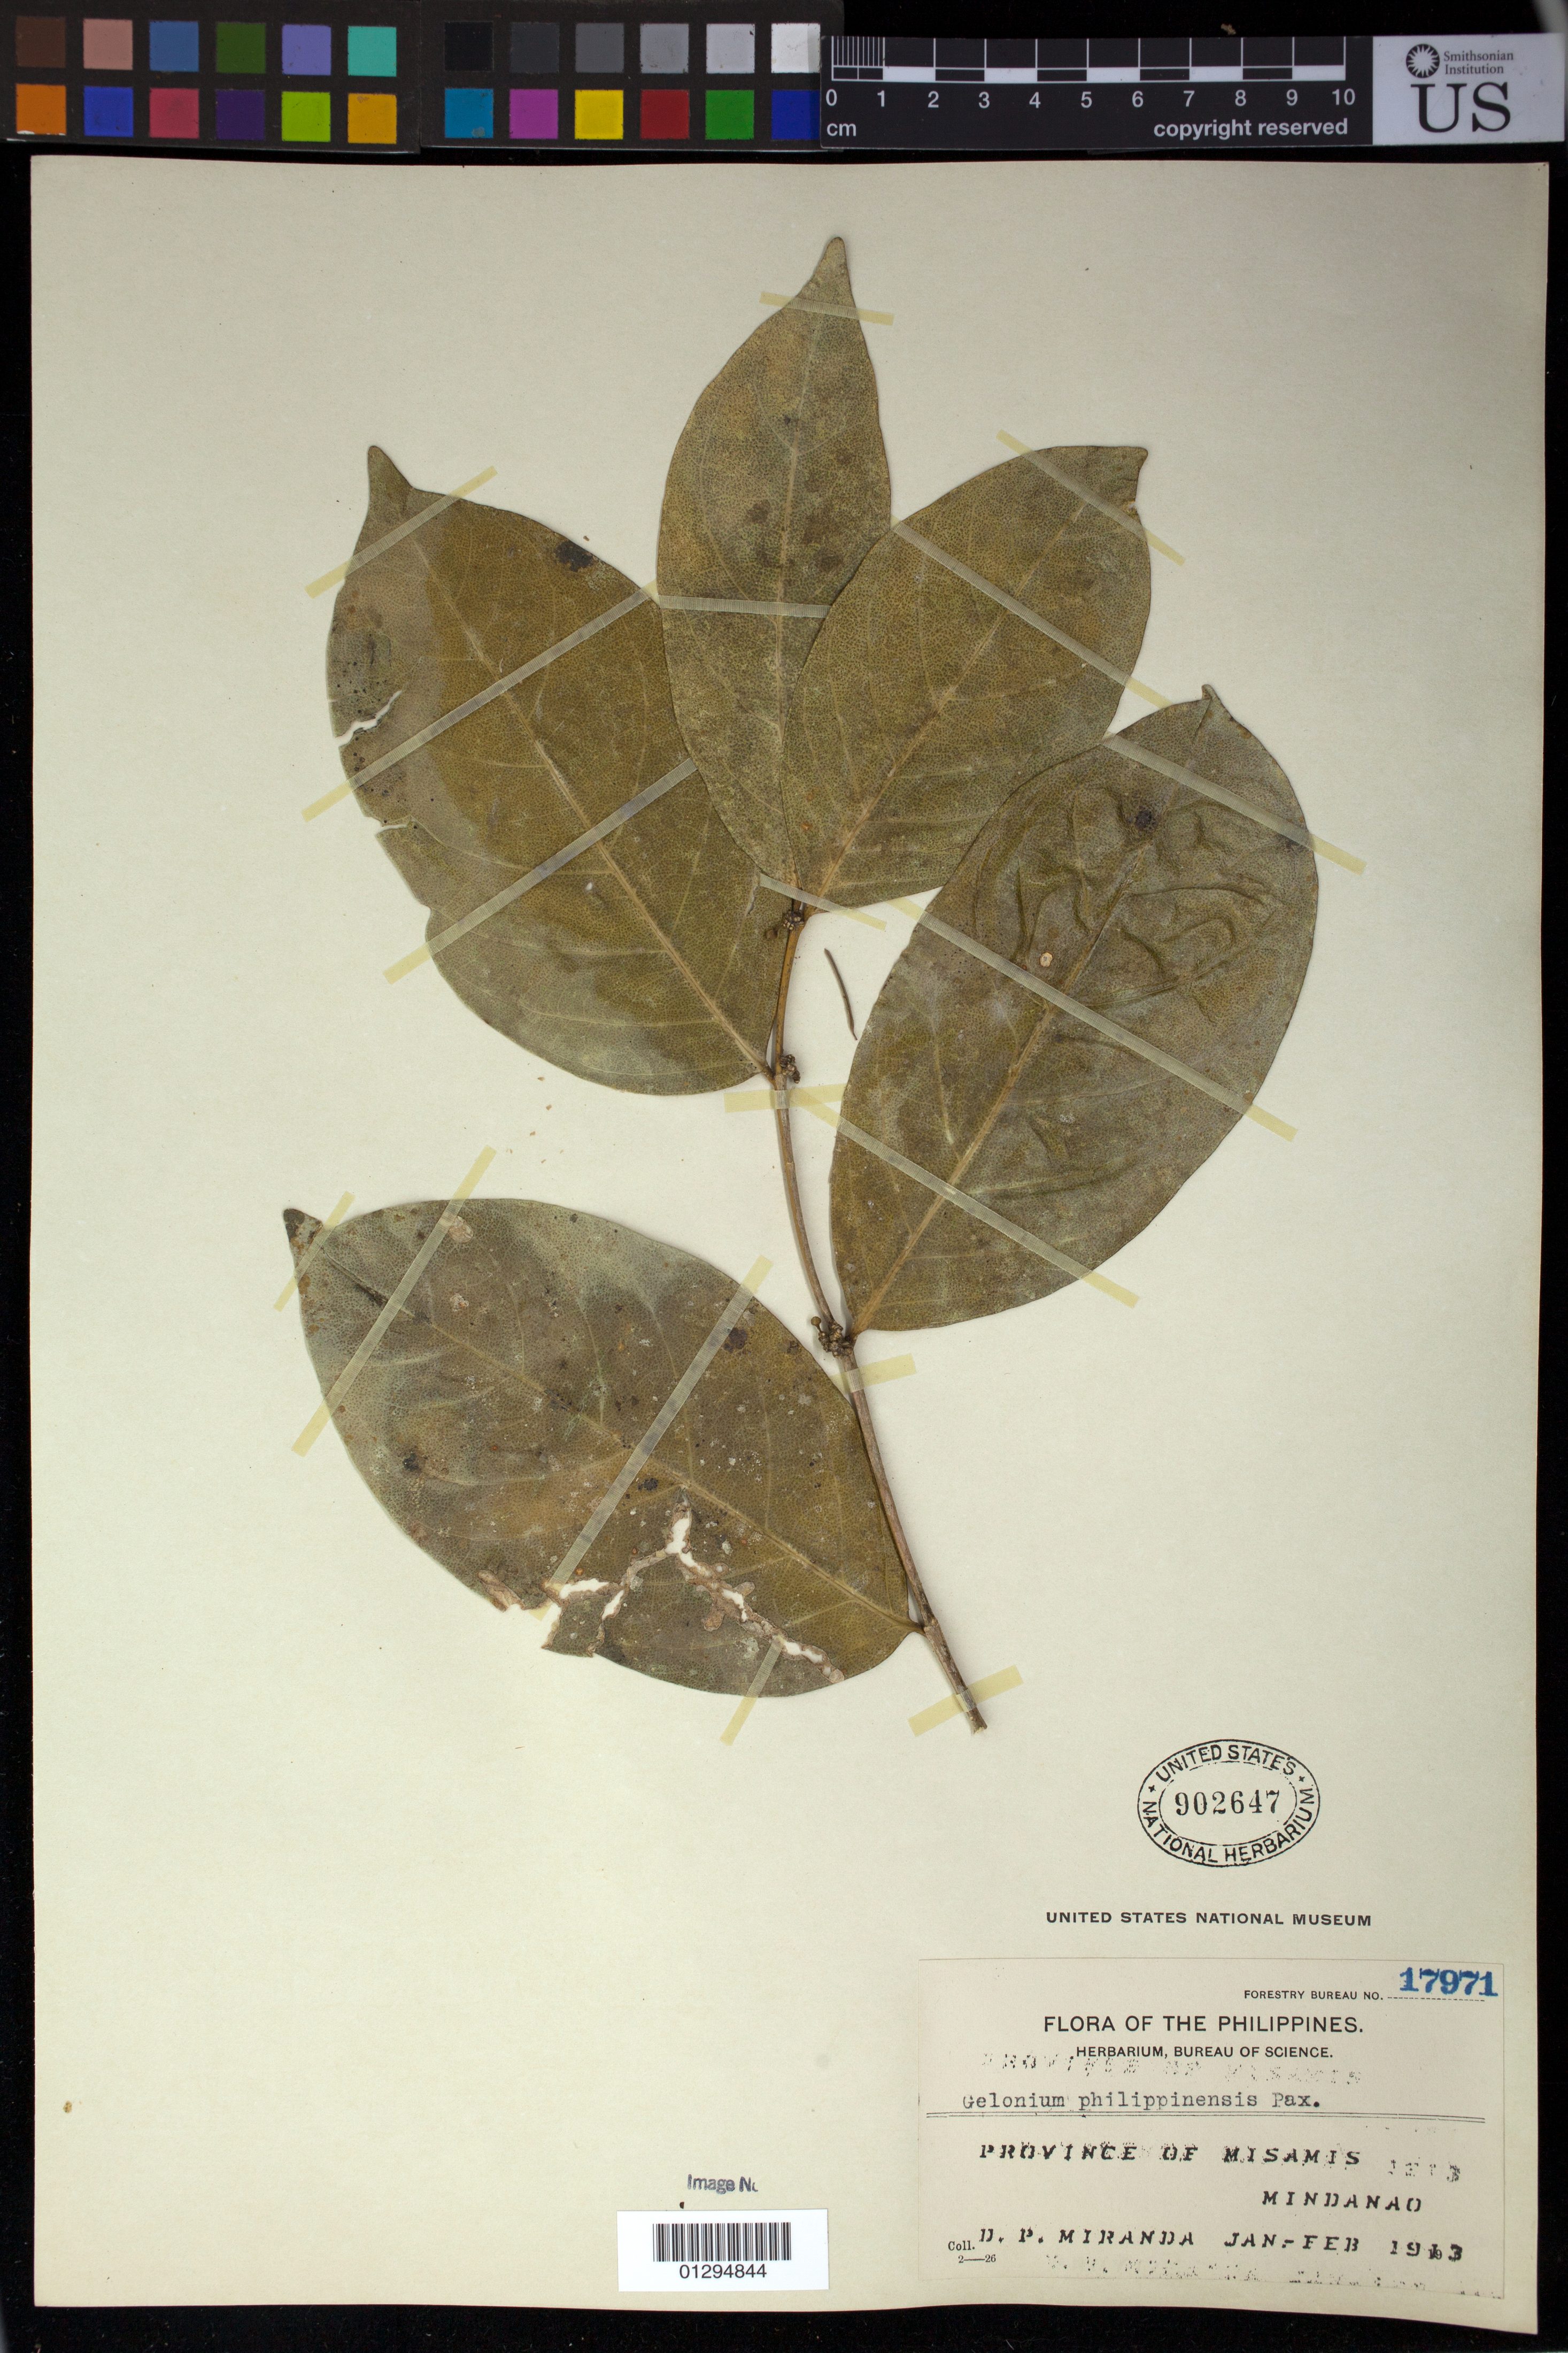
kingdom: Plantae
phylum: Tracheophyta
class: Magnoliopsida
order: Malpighiales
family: Euphorbiaceae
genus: Suregada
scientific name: Suregada philippinensis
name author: (Pax & K. Hoffm.) Croizat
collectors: D. P. Miranda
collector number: For. Bur. 17971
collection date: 1913-01/1913-02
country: Philippines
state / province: Northern Mindanao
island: Mindanao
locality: Province of Misamis, Mindanao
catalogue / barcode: US 902647